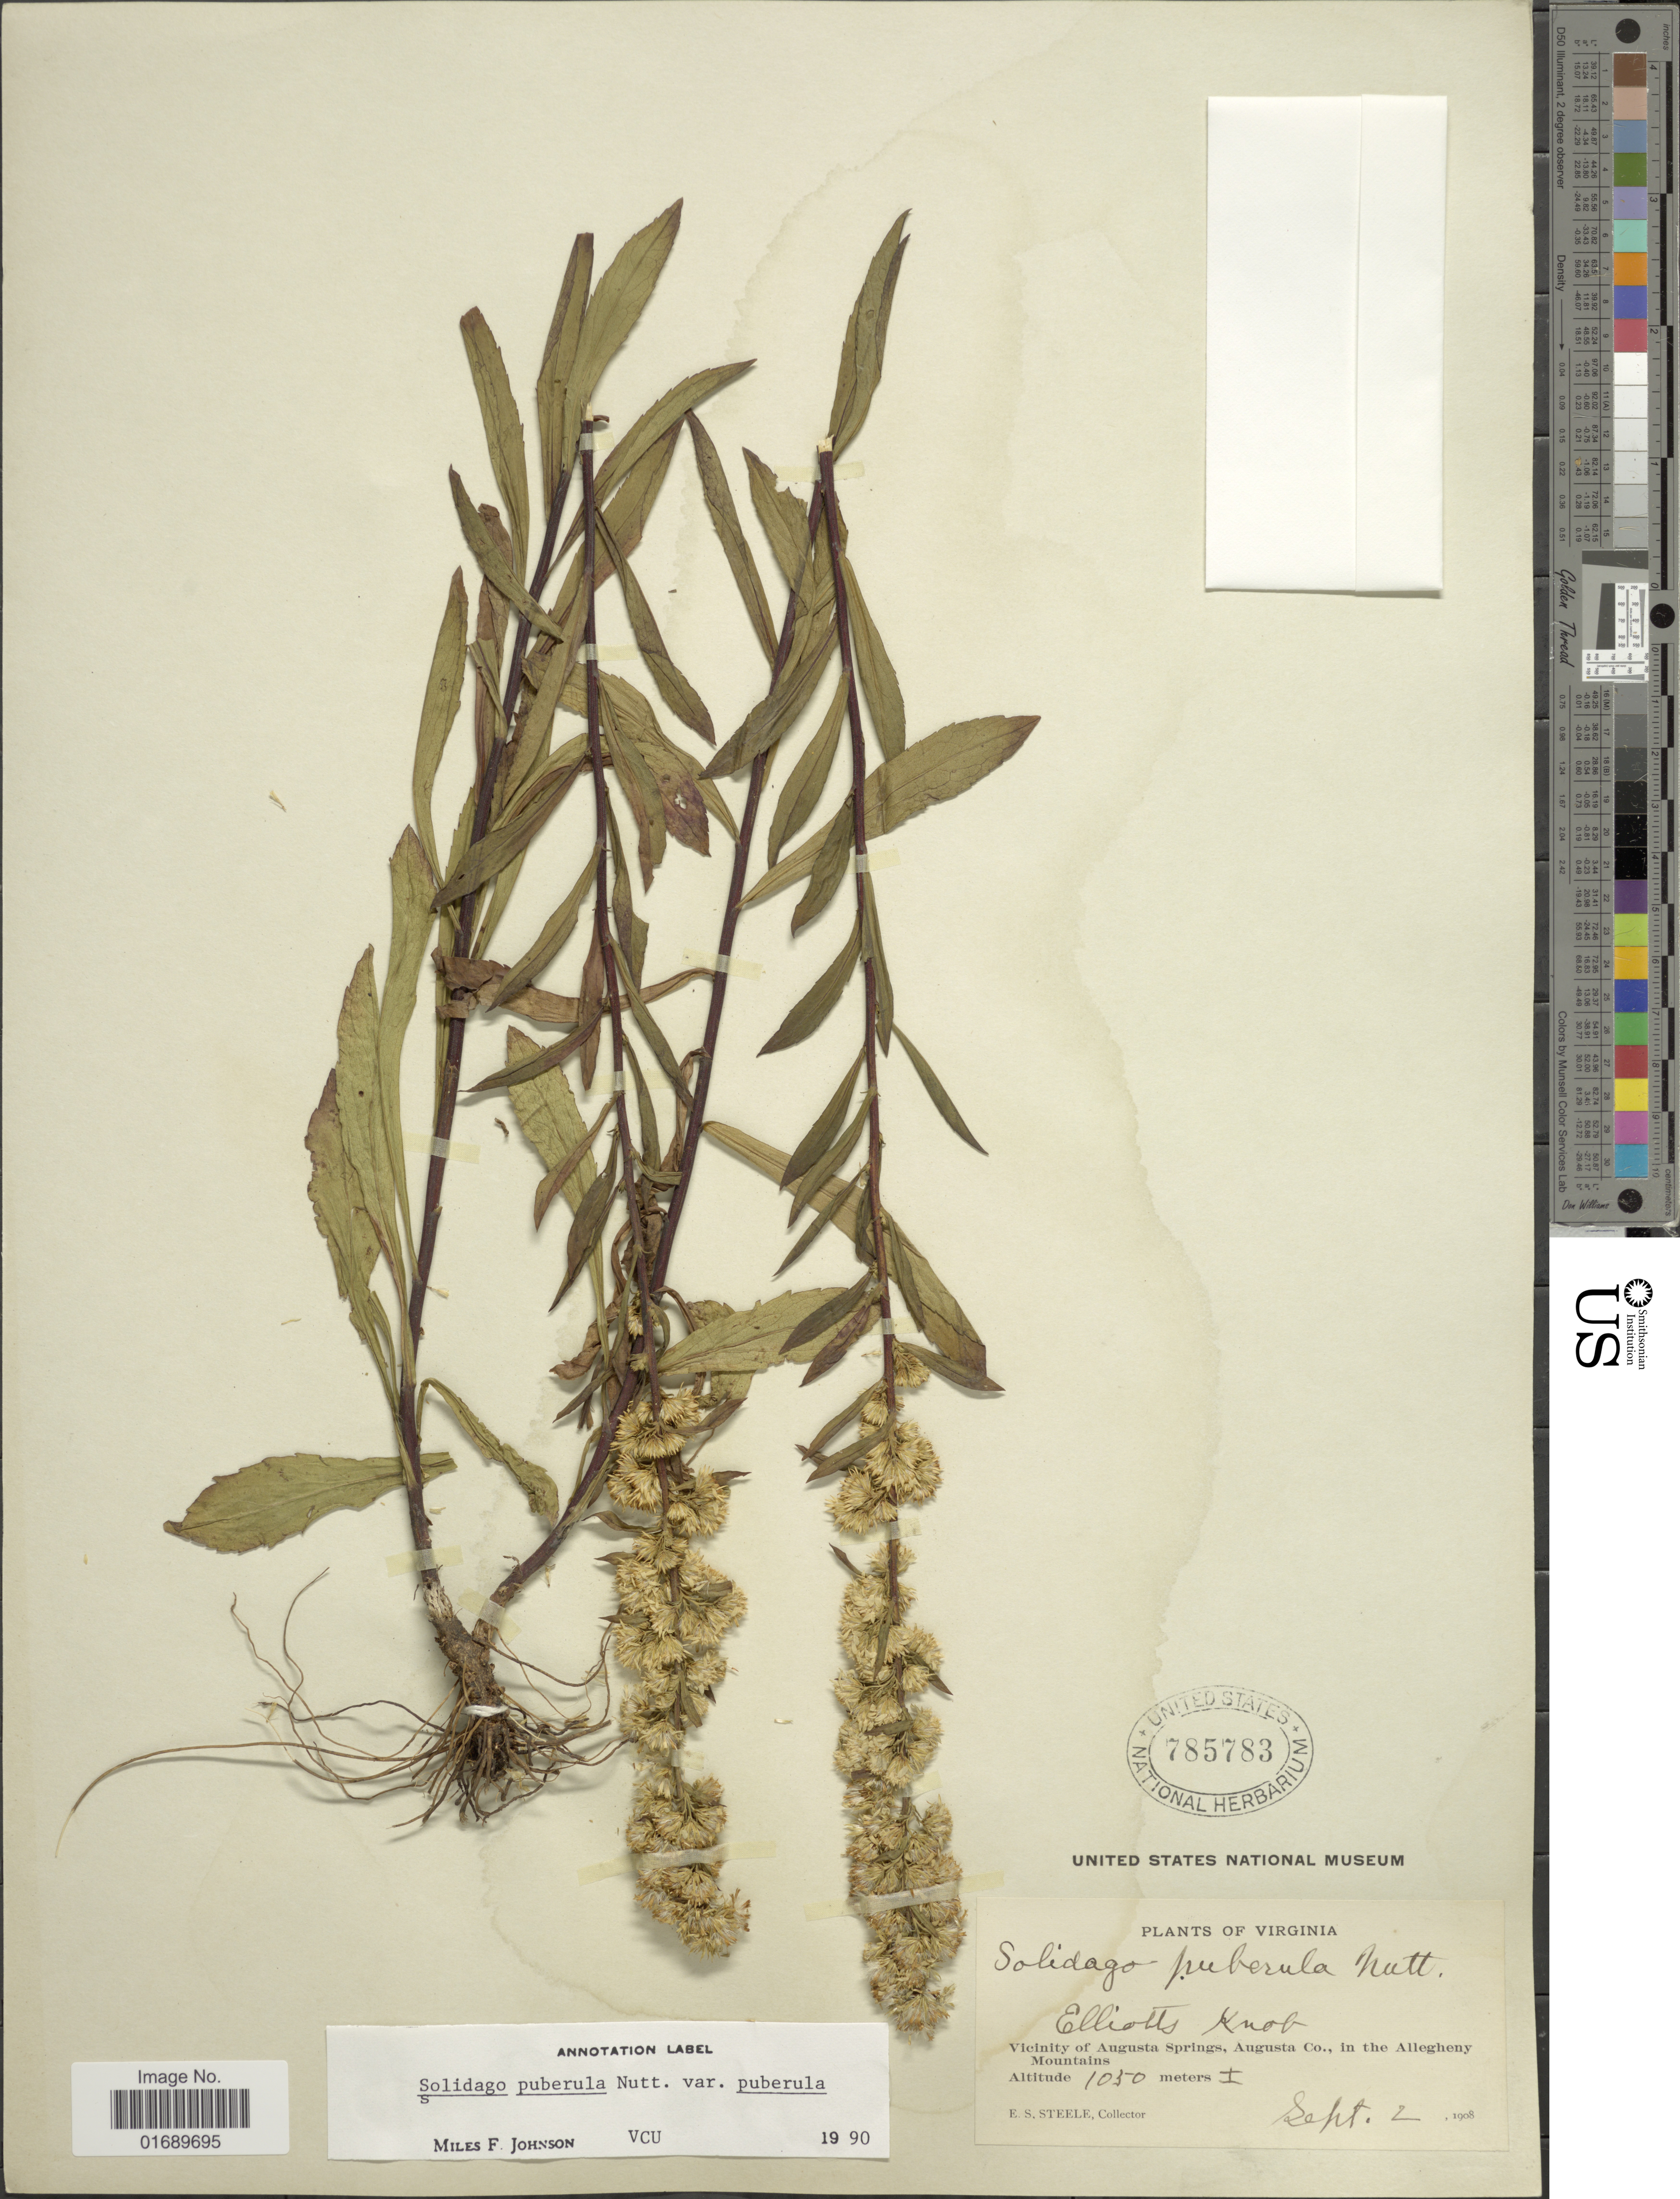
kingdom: Plantae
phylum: Tracheophyta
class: Magnoliopsida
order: Asterales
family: Asteraceae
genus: Solidago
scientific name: Solidago puberula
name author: Nutt.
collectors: E. Steele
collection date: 1908-09-02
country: United States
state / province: Virginia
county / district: Augusta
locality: Elliots, Knob, Vicinity of Augusta Springs, Augusta Co., In the Allegheny Mouuntains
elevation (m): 1050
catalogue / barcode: US 785783